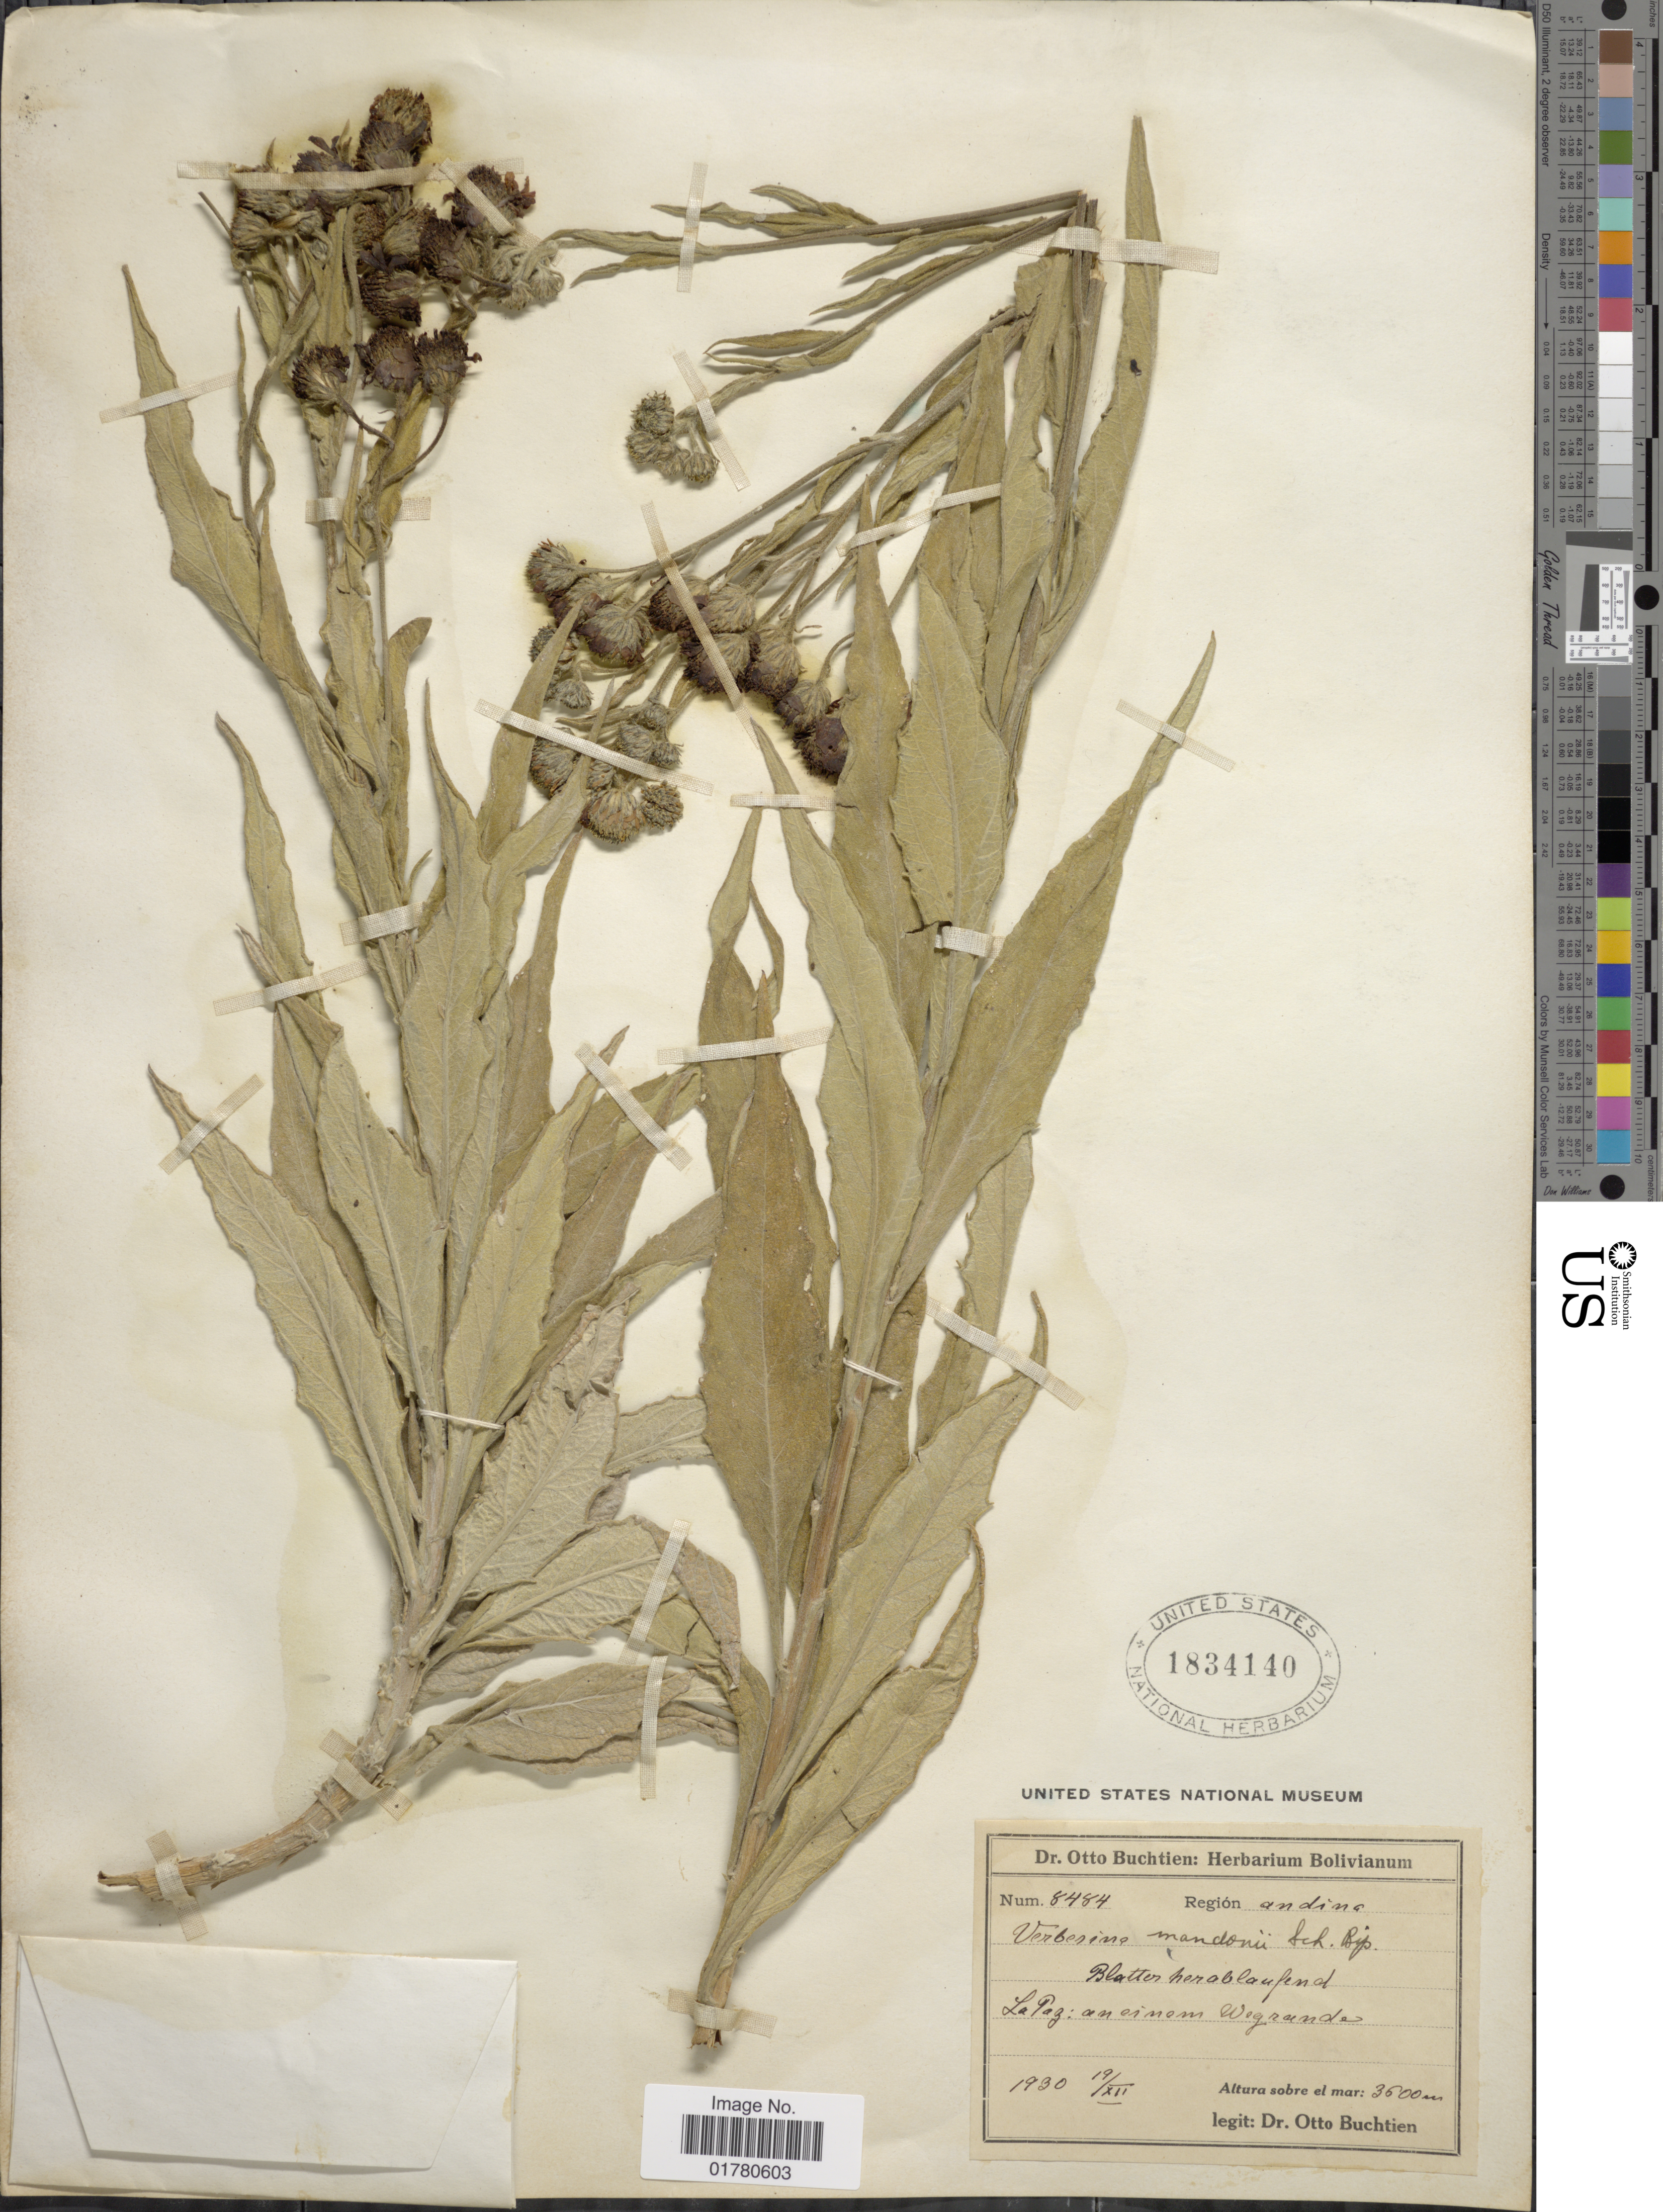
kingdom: Plantae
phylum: Tracheophyta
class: Magnoliopsida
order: Asterales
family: Asteraceae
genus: Verbesina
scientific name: Verbesina boliviana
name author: Klatt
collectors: O. Buchtien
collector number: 8484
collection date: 1930-12-19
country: Bolivia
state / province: La Paz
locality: An einem Wegrande, Región andina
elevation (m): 3600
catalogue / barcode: US 1834140